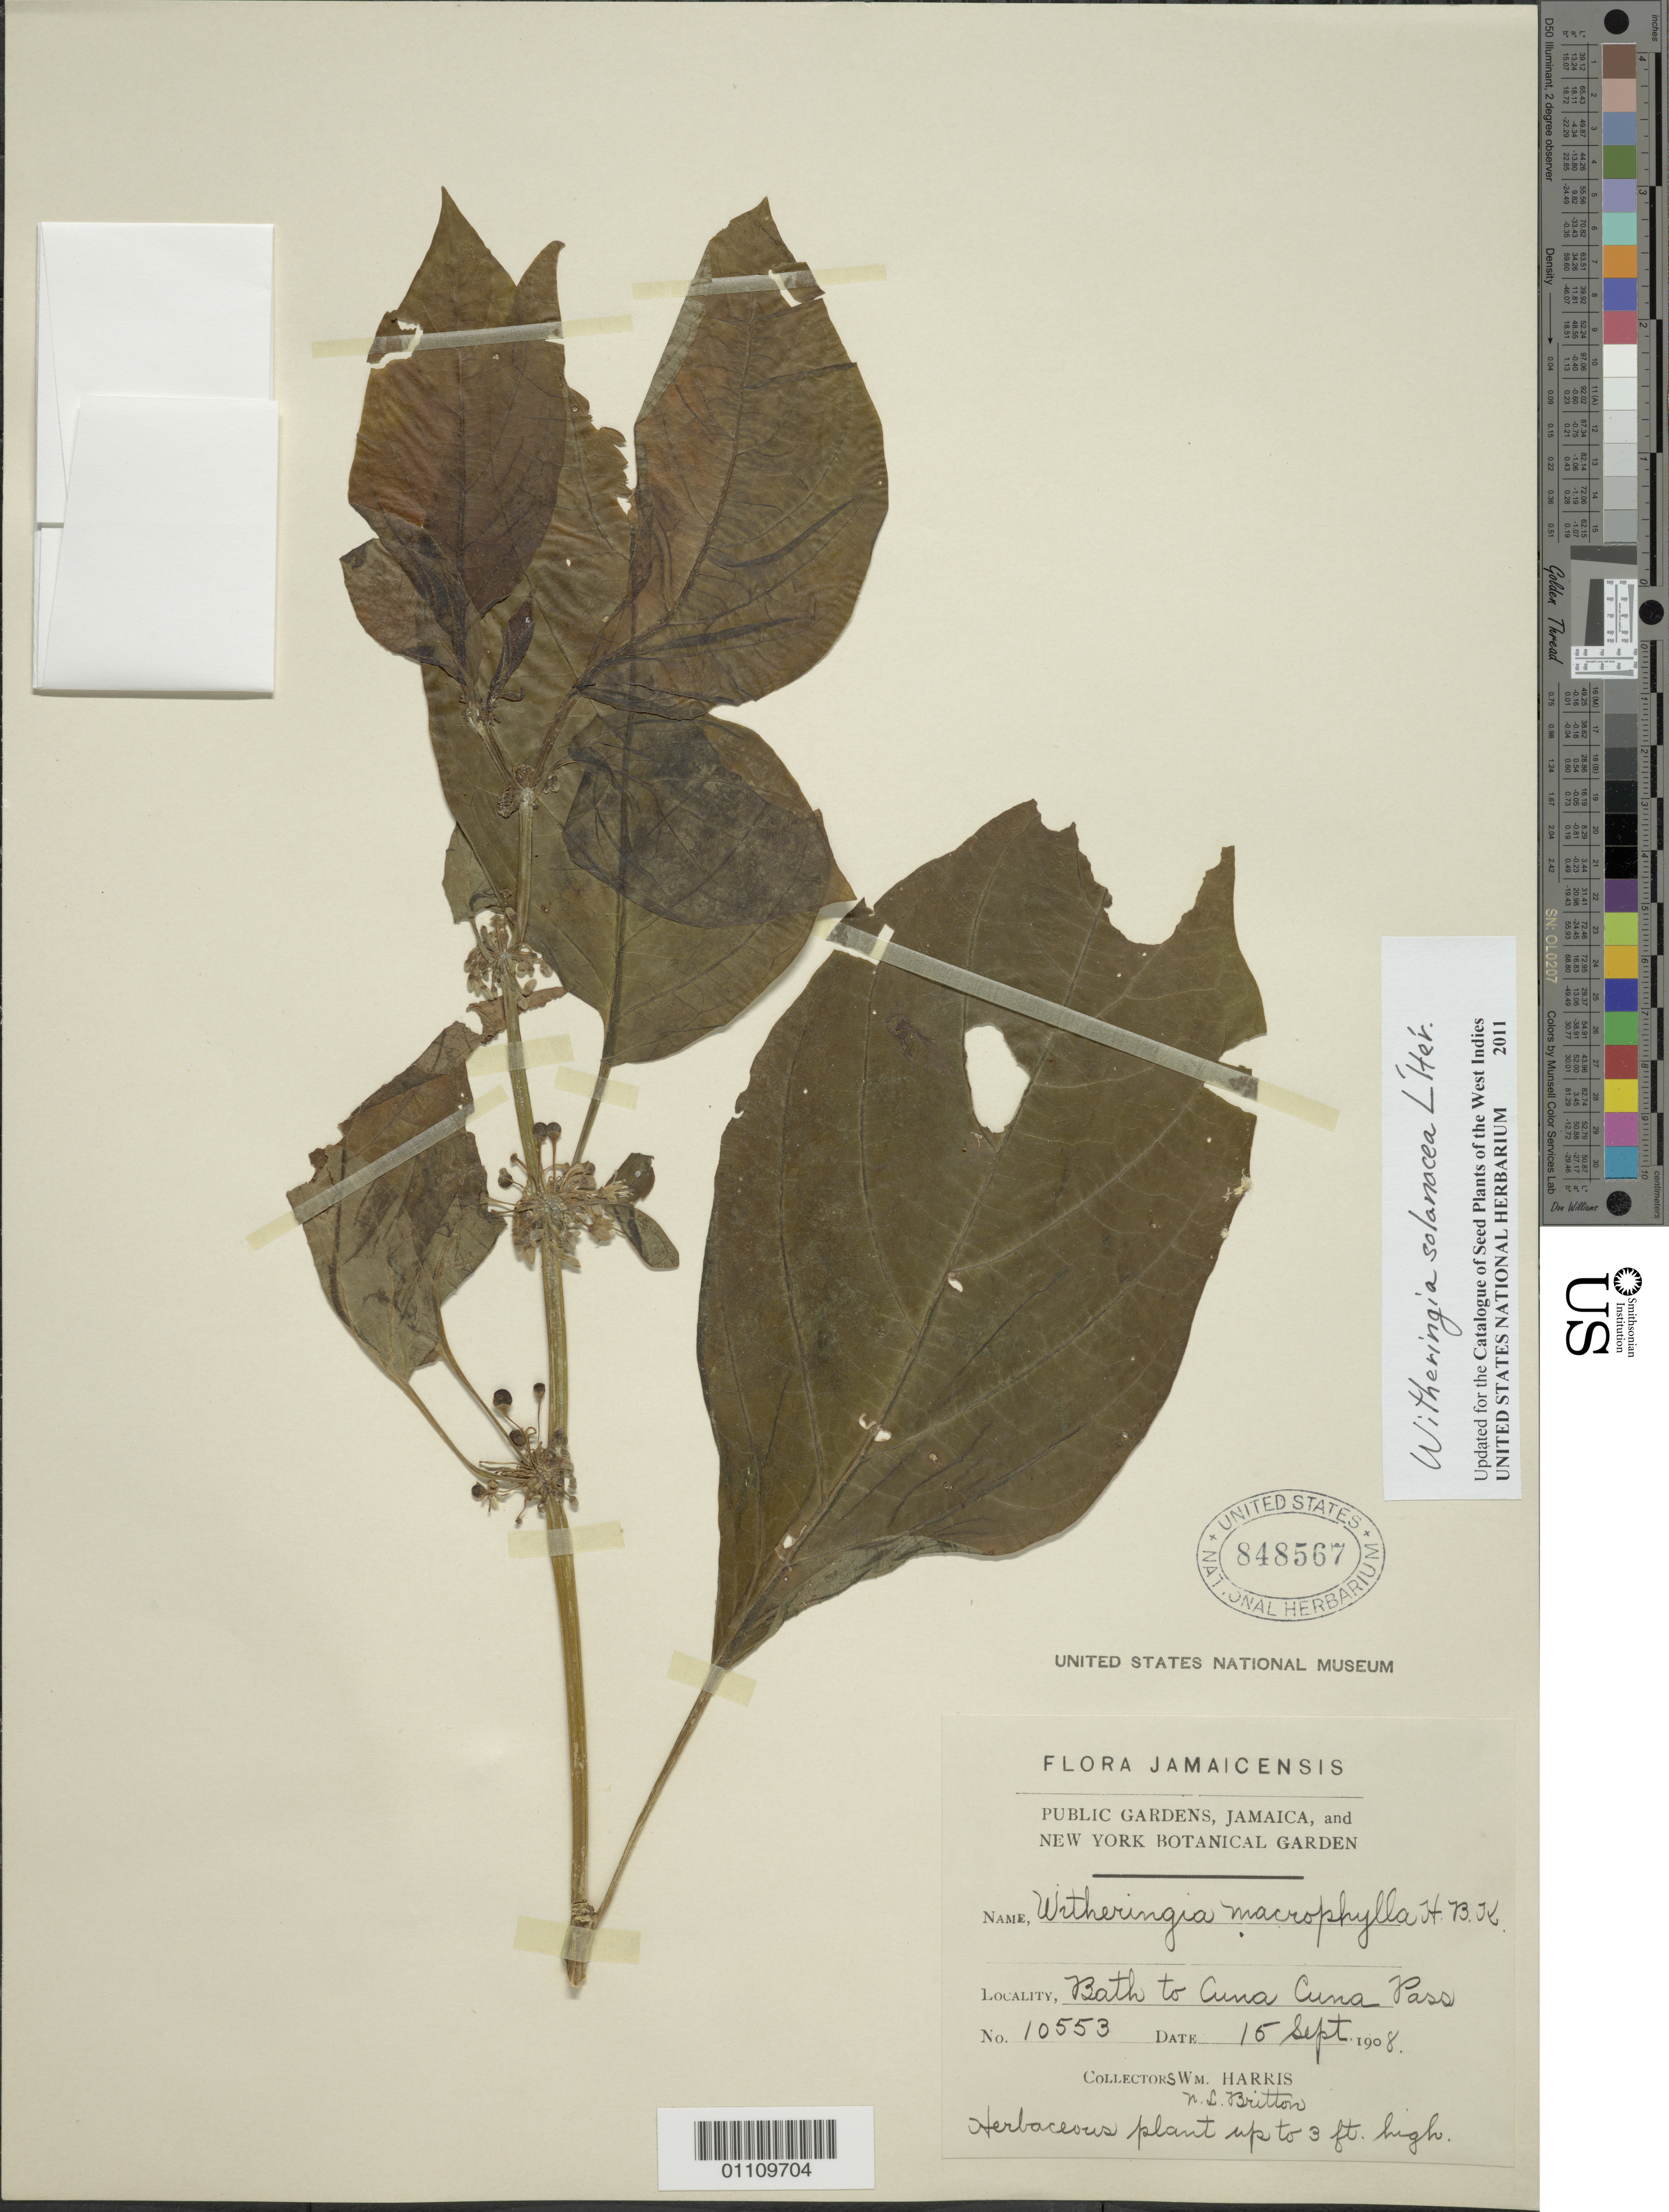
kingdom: Plantae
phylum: Tracheophyta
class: Magnoliopsida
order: Solanales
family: Solanaceae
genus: Witheringia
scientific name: Witheringia solanacea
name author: L'Hér.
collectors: W. Harris & N. Britton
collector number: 10553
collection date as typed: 15 Sep 1908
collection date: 1908-09-15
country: Jamaica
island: Jamaica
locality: Bath to Cuna Cuna Pass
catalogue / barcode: US 848567